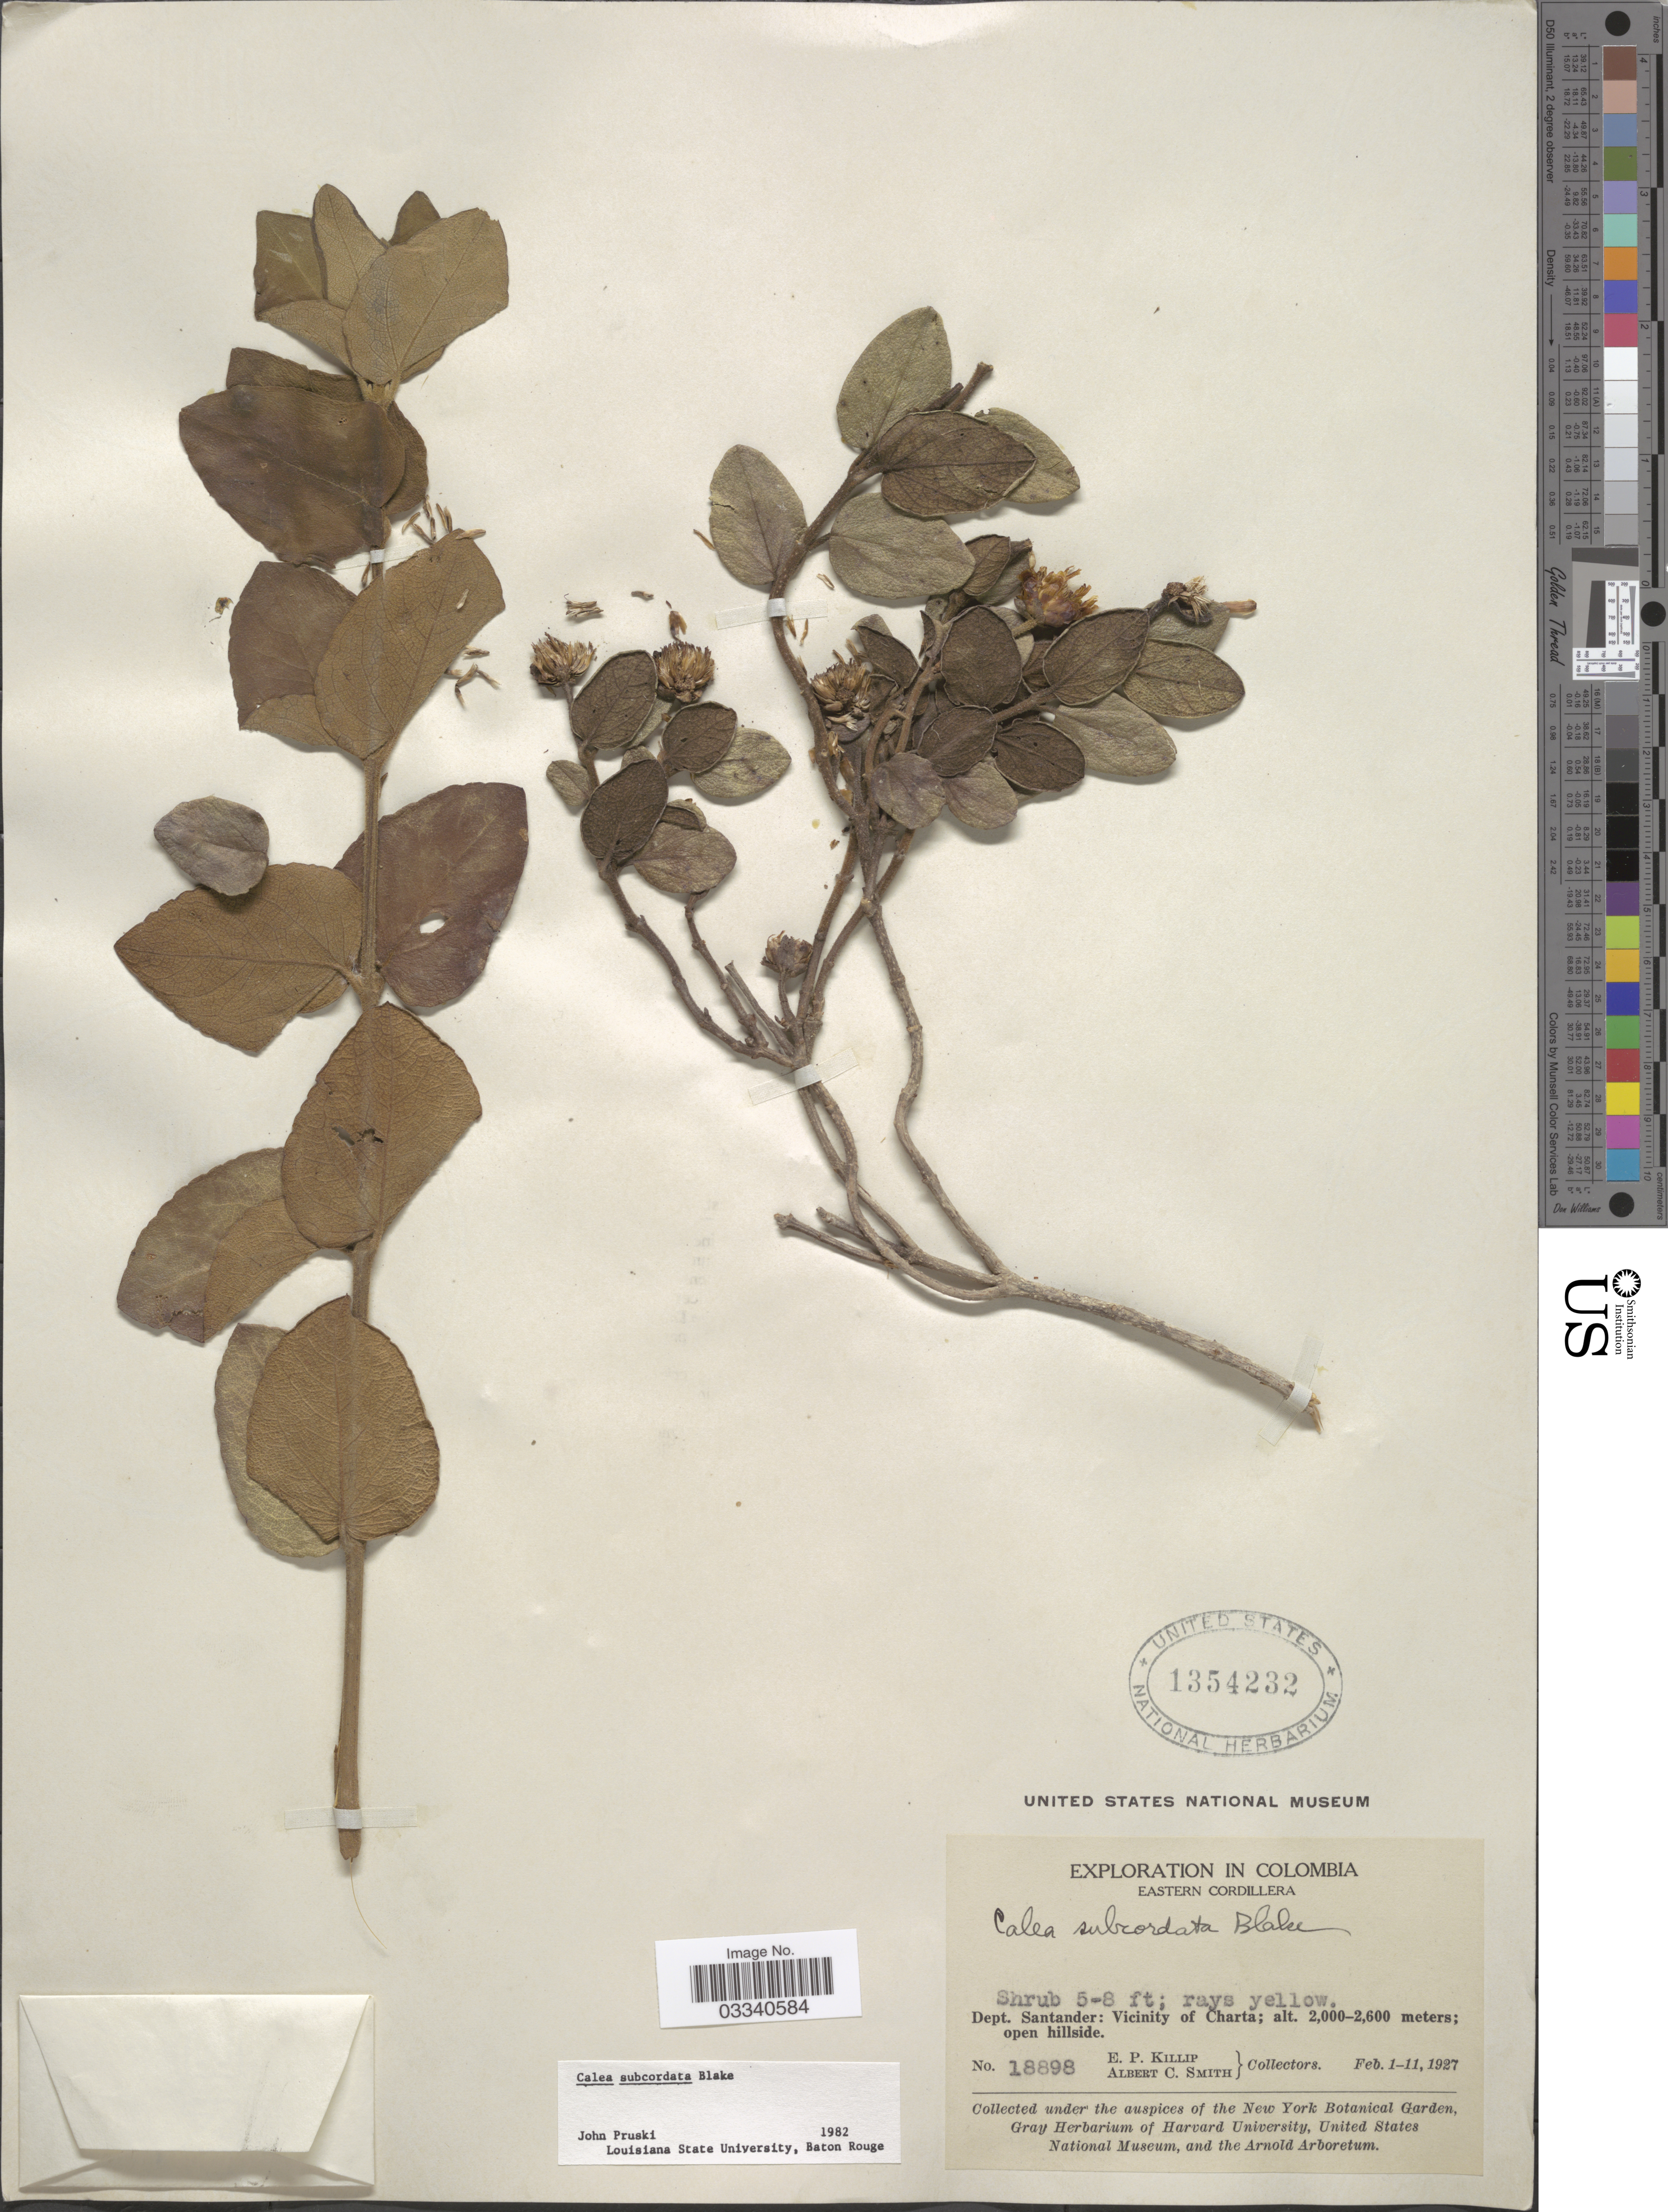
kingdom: Plantae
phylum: Tracheophyta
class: Magnoliopsida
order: Asterales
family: Asteraceae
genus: Calea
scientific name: Calea subcordata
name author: S.F. Blake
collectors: E. P. Killip & A. C. Smith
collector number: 18898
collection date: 1927-02-01/1927-02-11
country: Colombia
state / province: Santander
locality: Eastern Cordillera. Dept. Santander: Vicinity of Charta.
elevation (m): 2000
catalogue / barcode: US 1354232